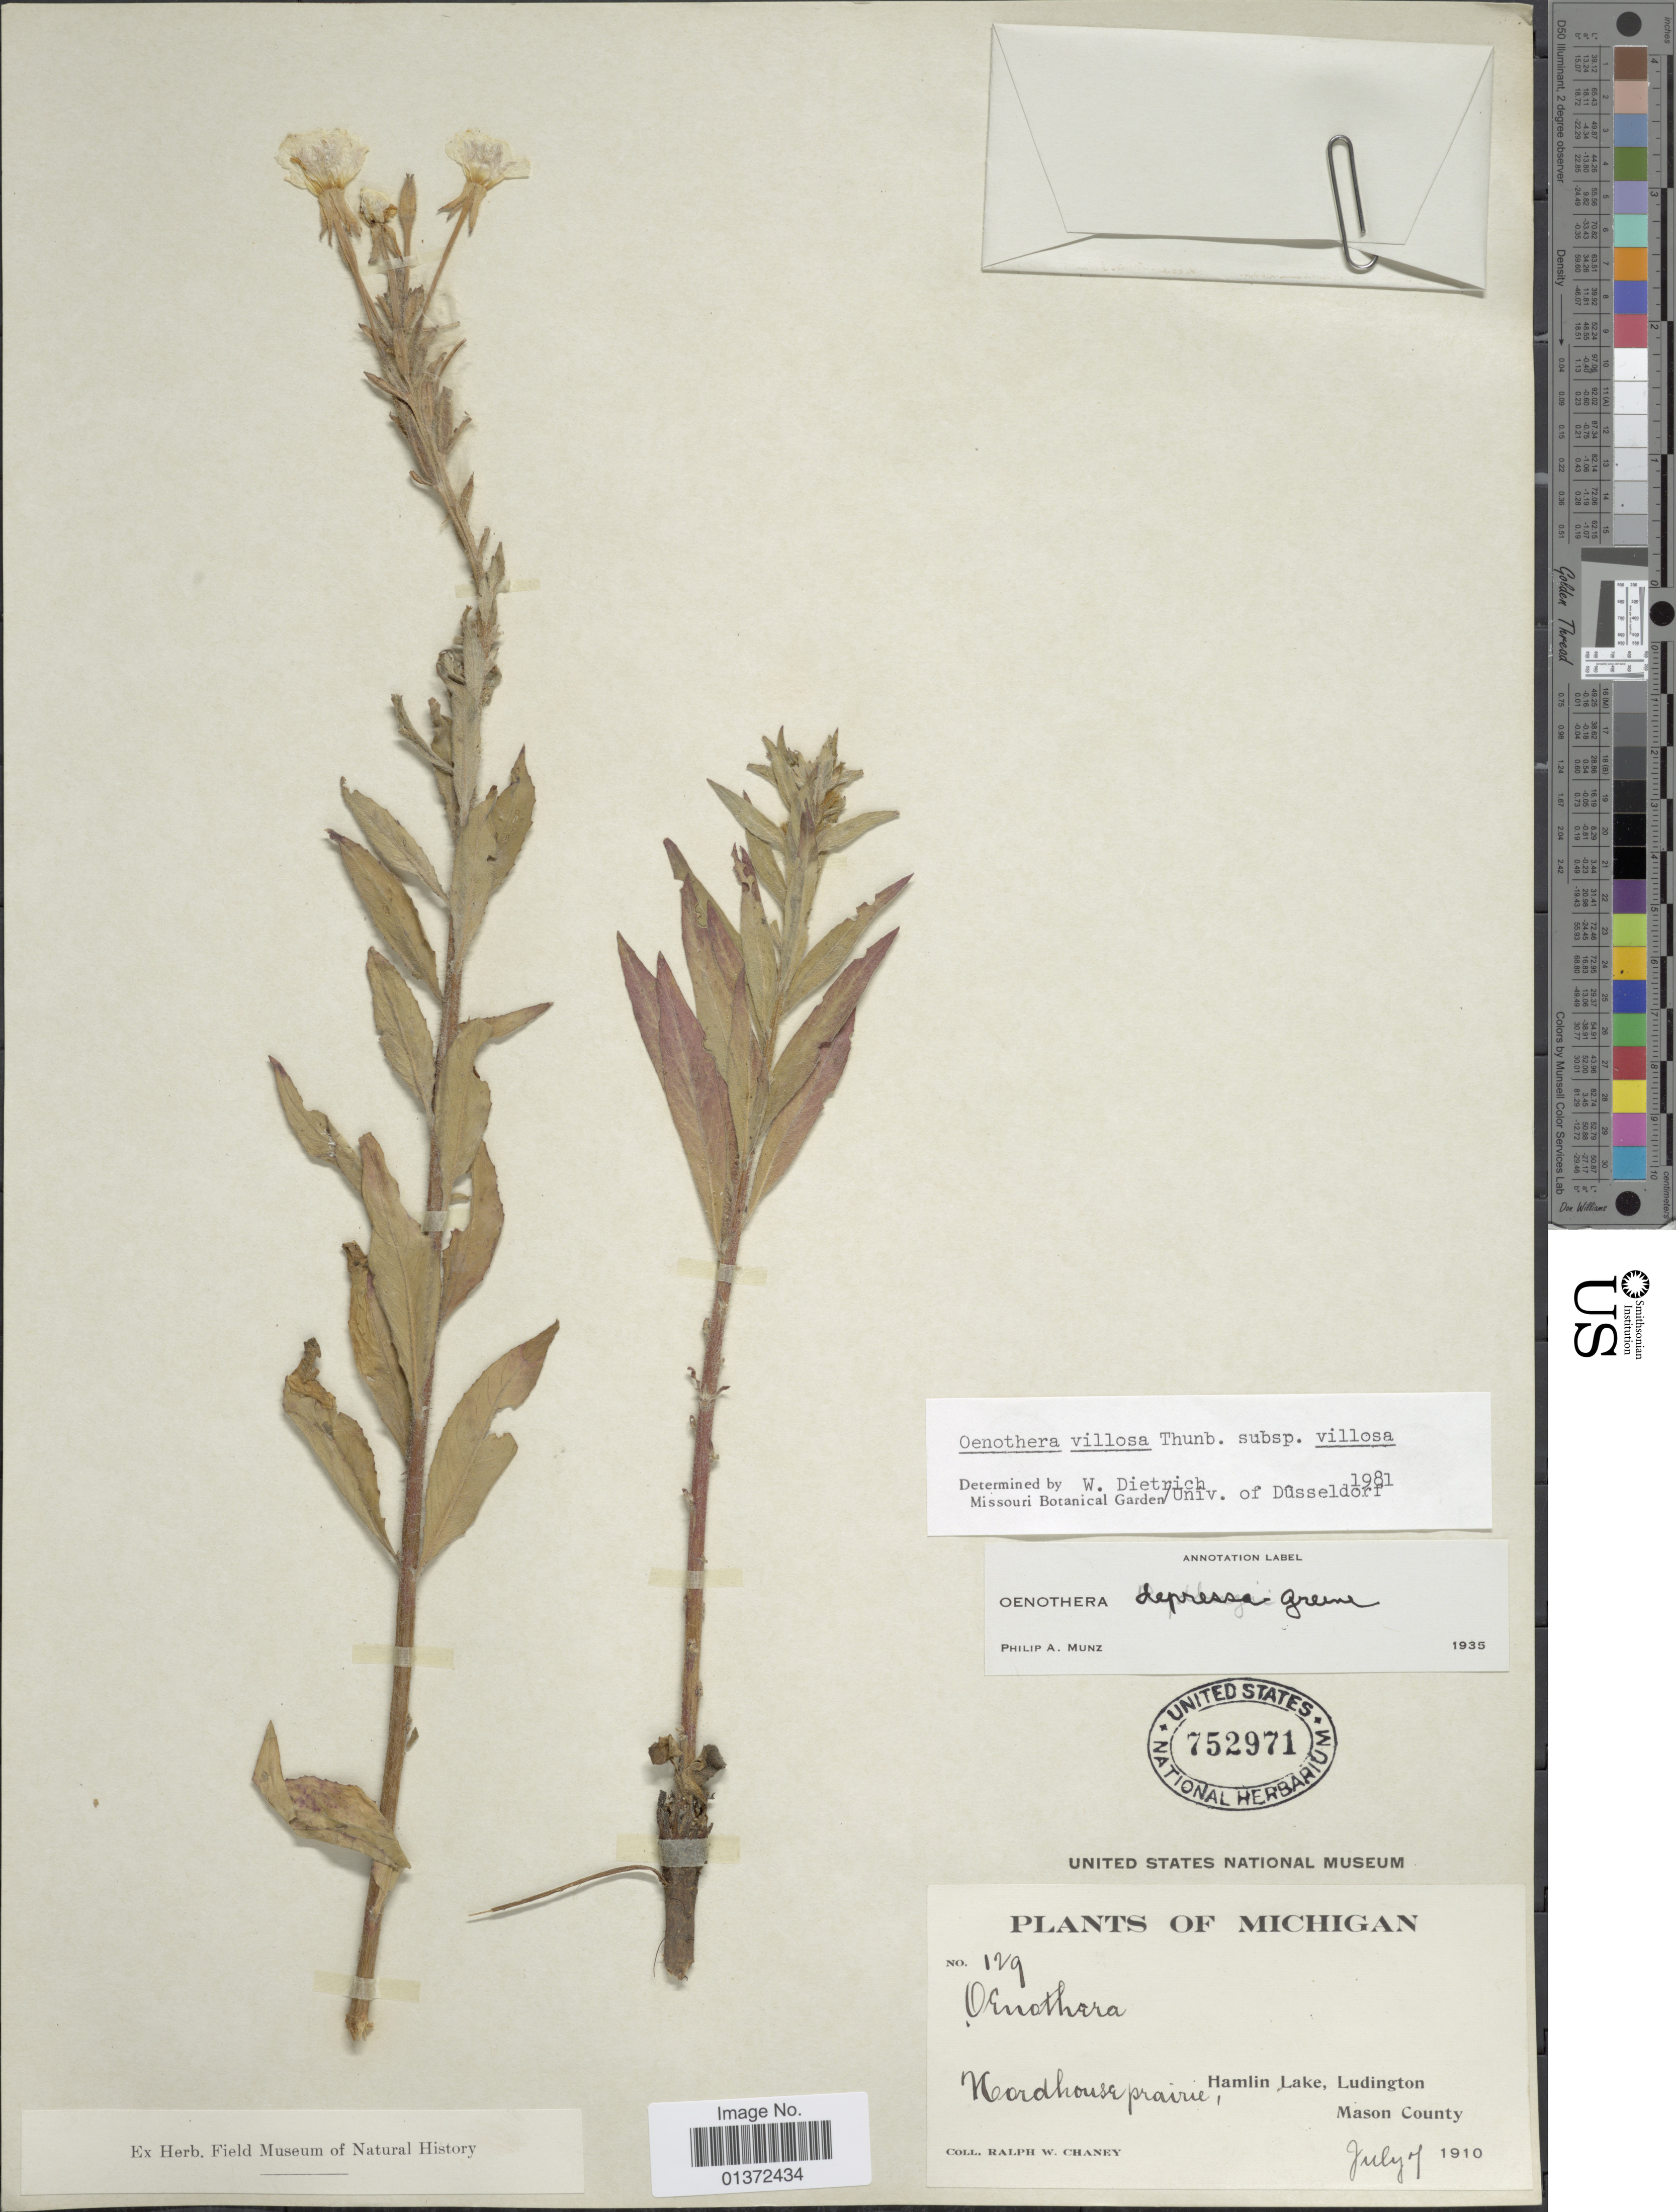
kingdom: Plantae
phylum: Tracheophyta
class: Magnoliopsida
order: Myrtales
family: Onagraceae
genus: Oenothera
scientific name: Oenothera villosa subsp. villosa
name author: Thunb.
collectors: R. Chaney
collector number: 129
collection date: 1910-07-07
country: United States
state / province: Michigan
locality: Hamlin Lake, Ludington, Mason County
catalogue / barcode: US 752971